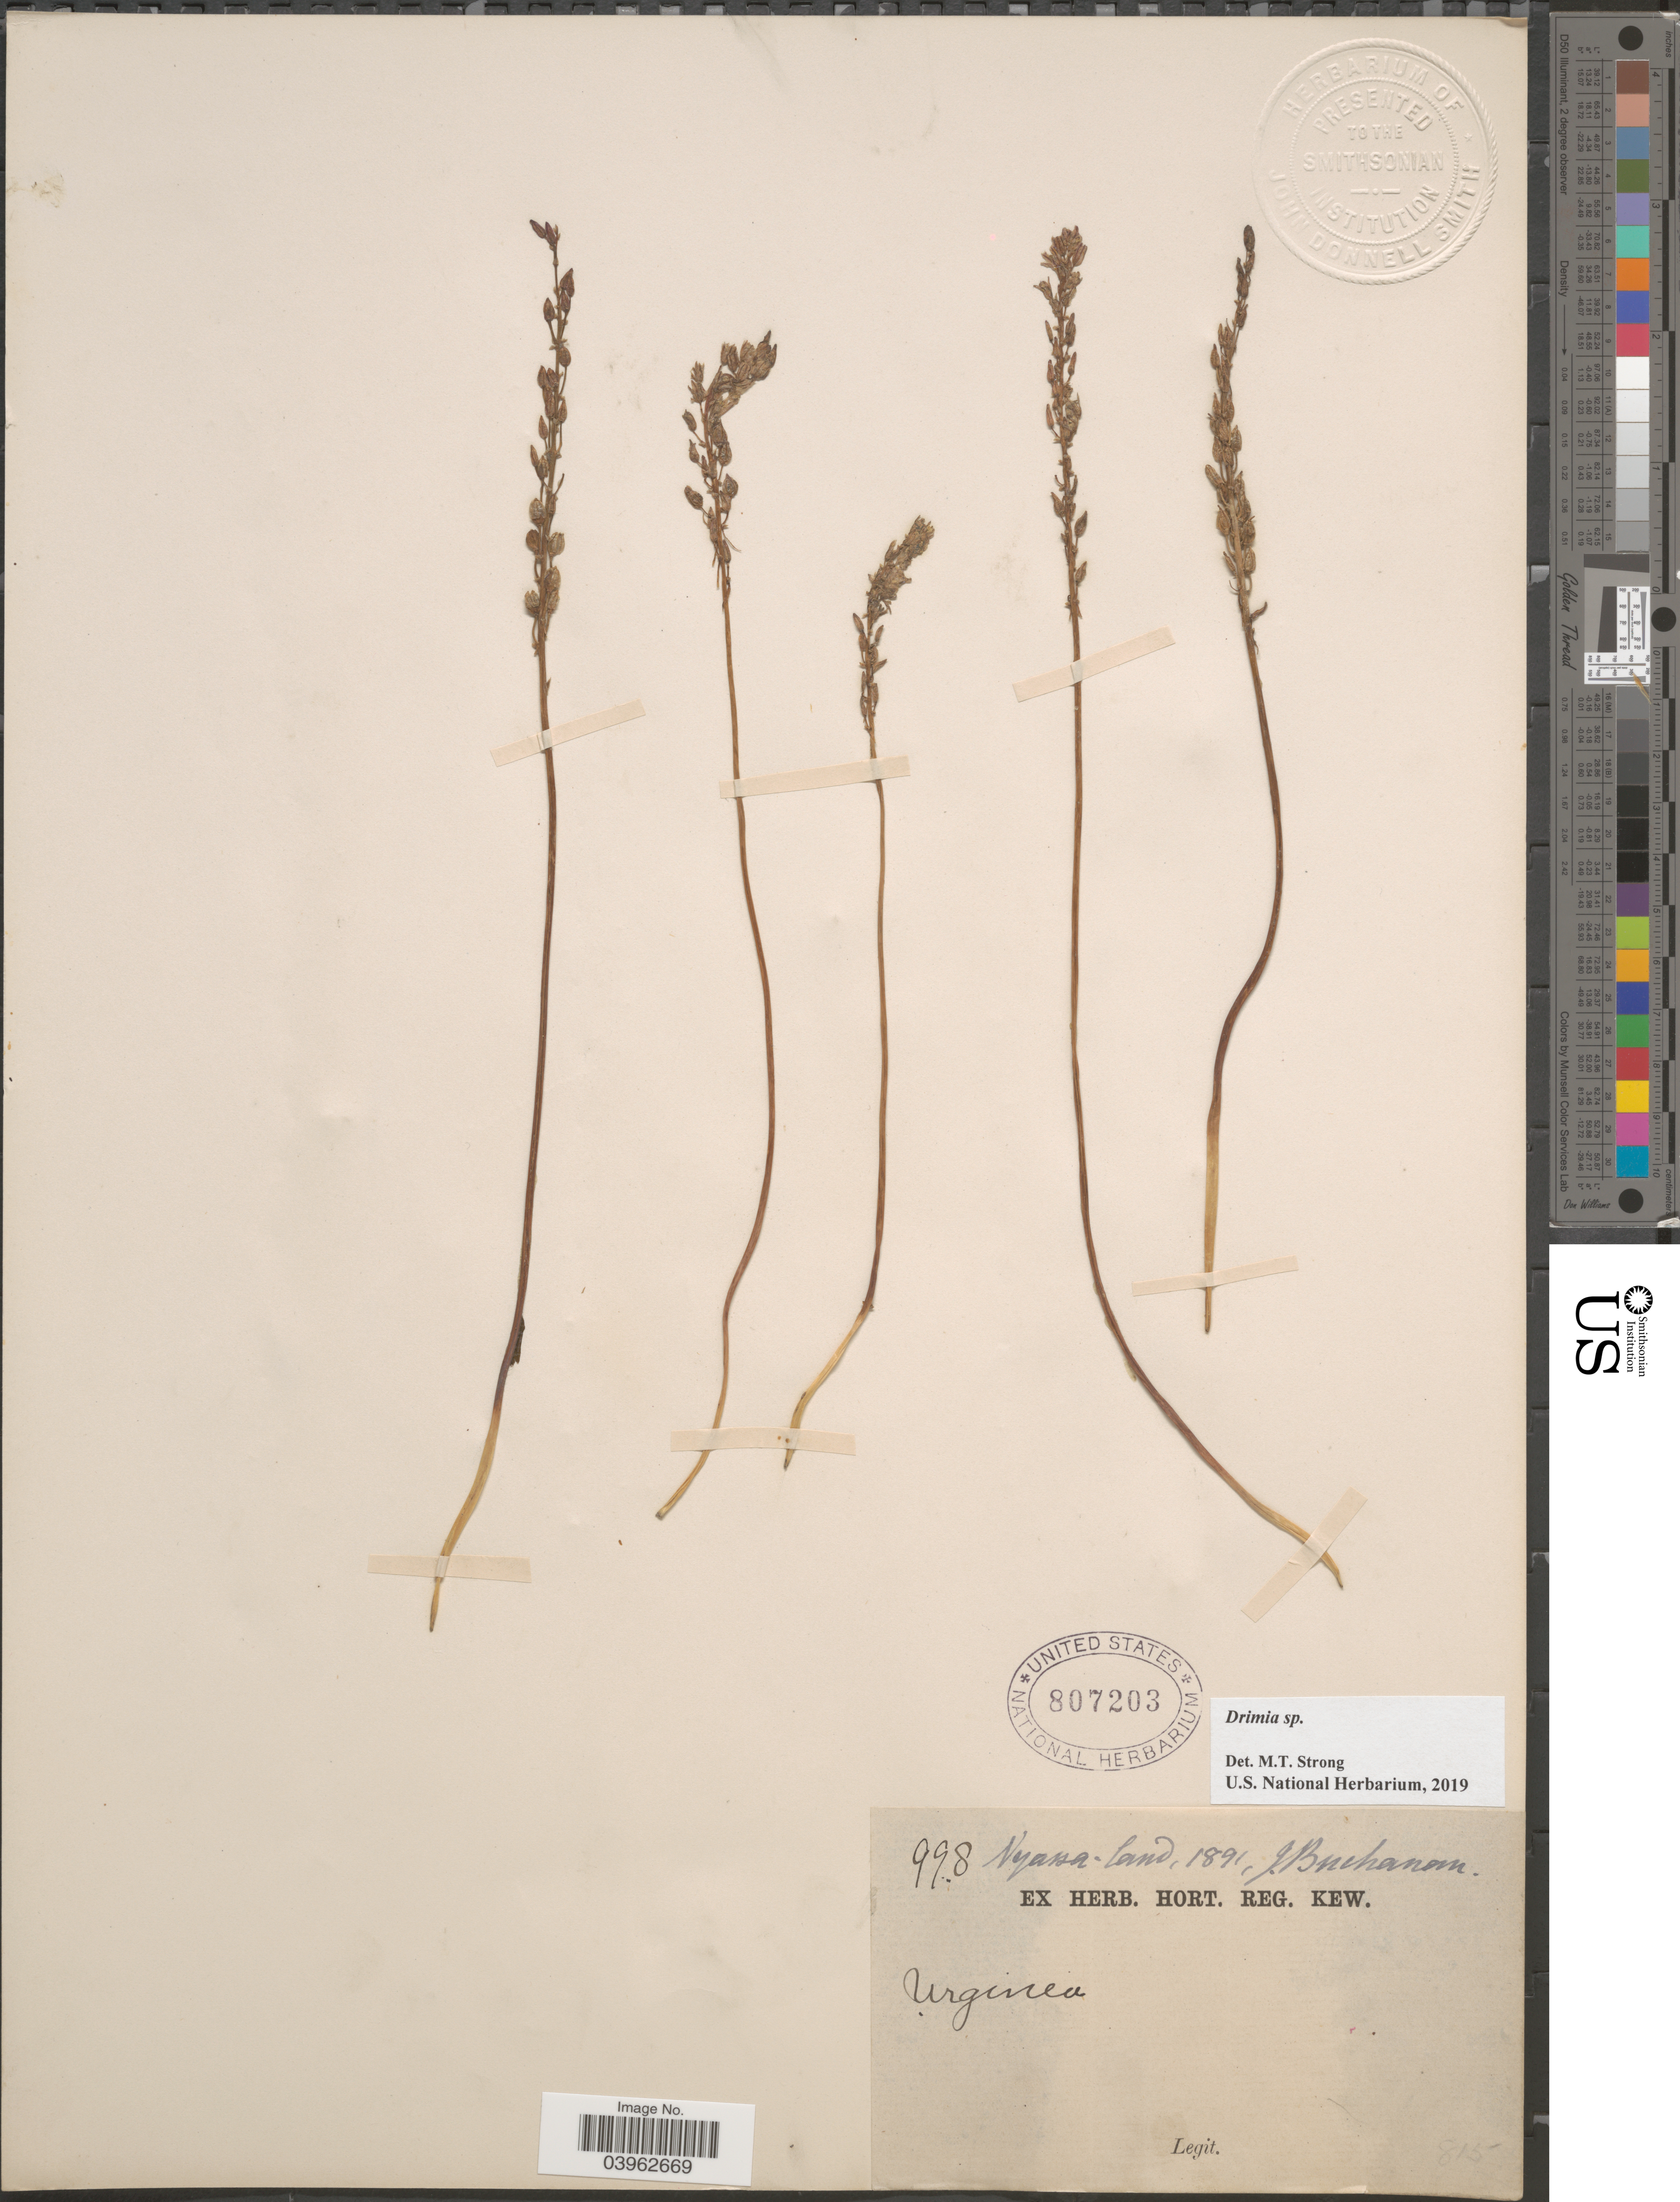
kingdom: Plantae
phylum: Tracheophyta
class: Liliopsida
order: Asparagales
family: Asparagaceae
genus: Drimia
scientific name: Drimia sp.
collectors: J. Buchanan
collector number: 998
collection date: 1891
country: Malawi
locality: Nyassa-land.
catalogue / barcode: US 807203